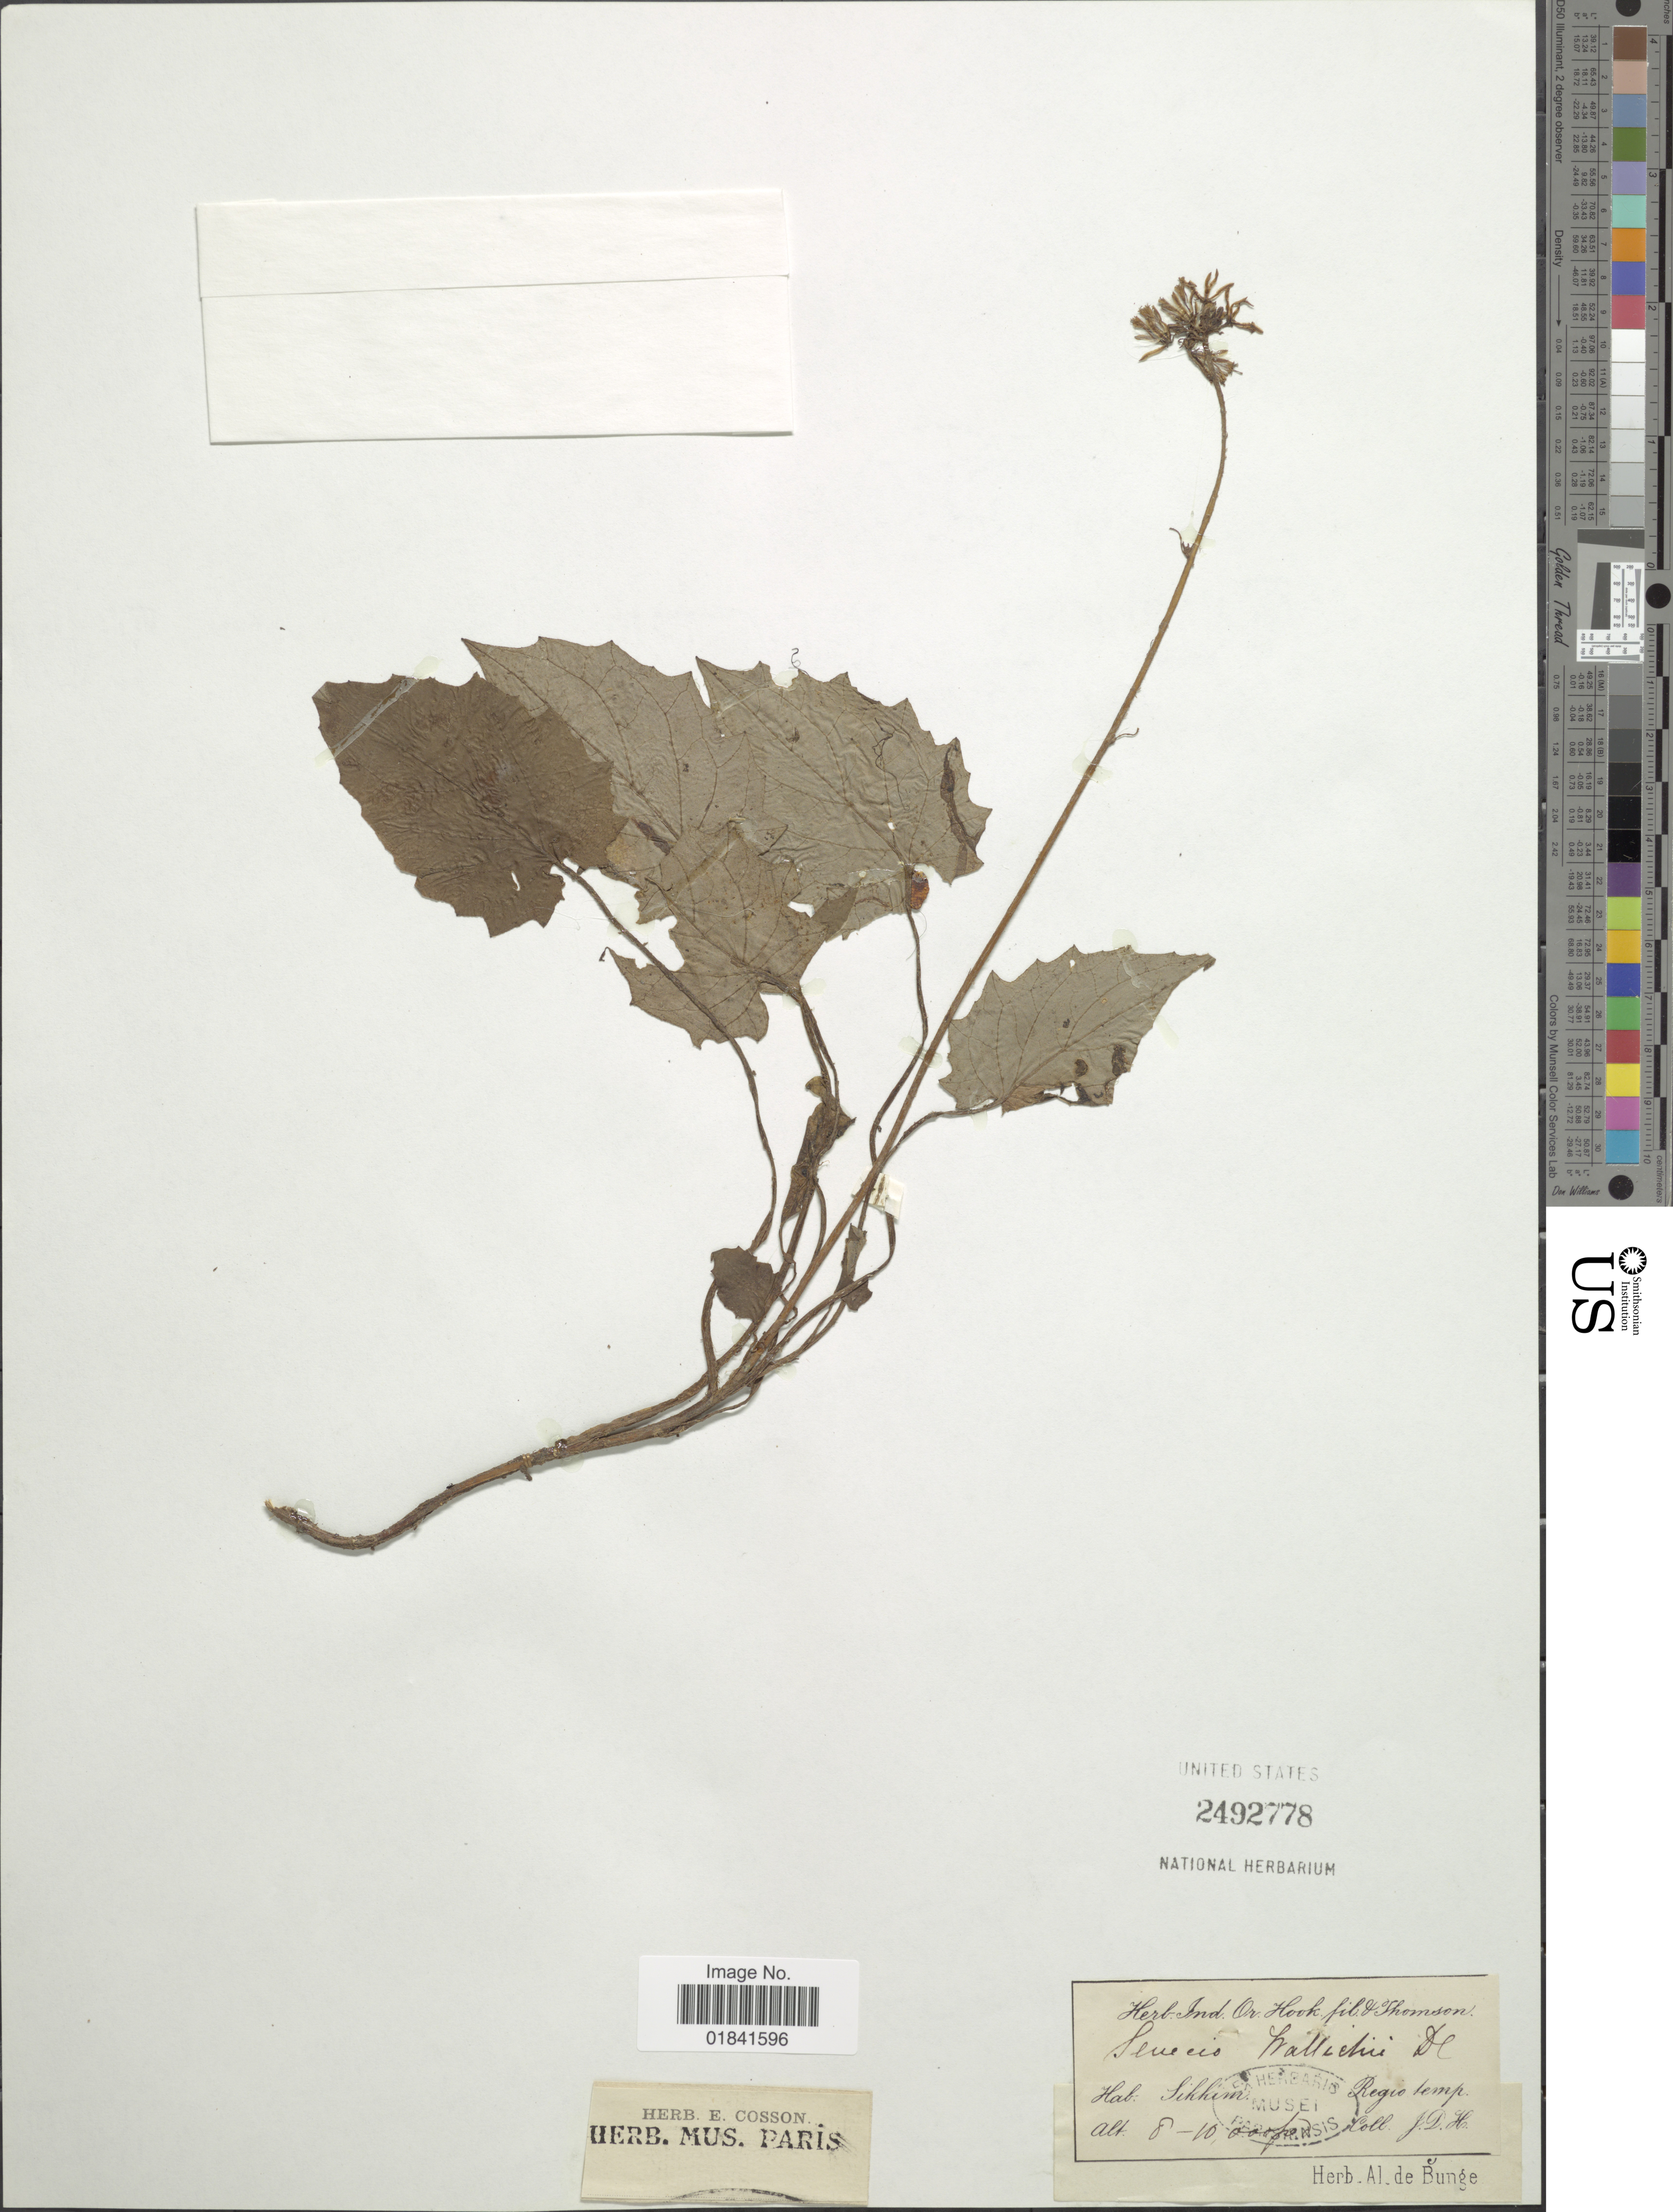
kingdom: Plantae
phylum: Tracheophyta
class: Magnoliopsida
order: Asterales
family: Asteraceae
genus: Senecio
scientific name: Senecio wallichii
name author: DC.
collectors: J. D. Hooker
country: India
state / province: Sikkim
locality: Regio temp.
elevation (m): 2438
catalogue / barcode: US 2492778